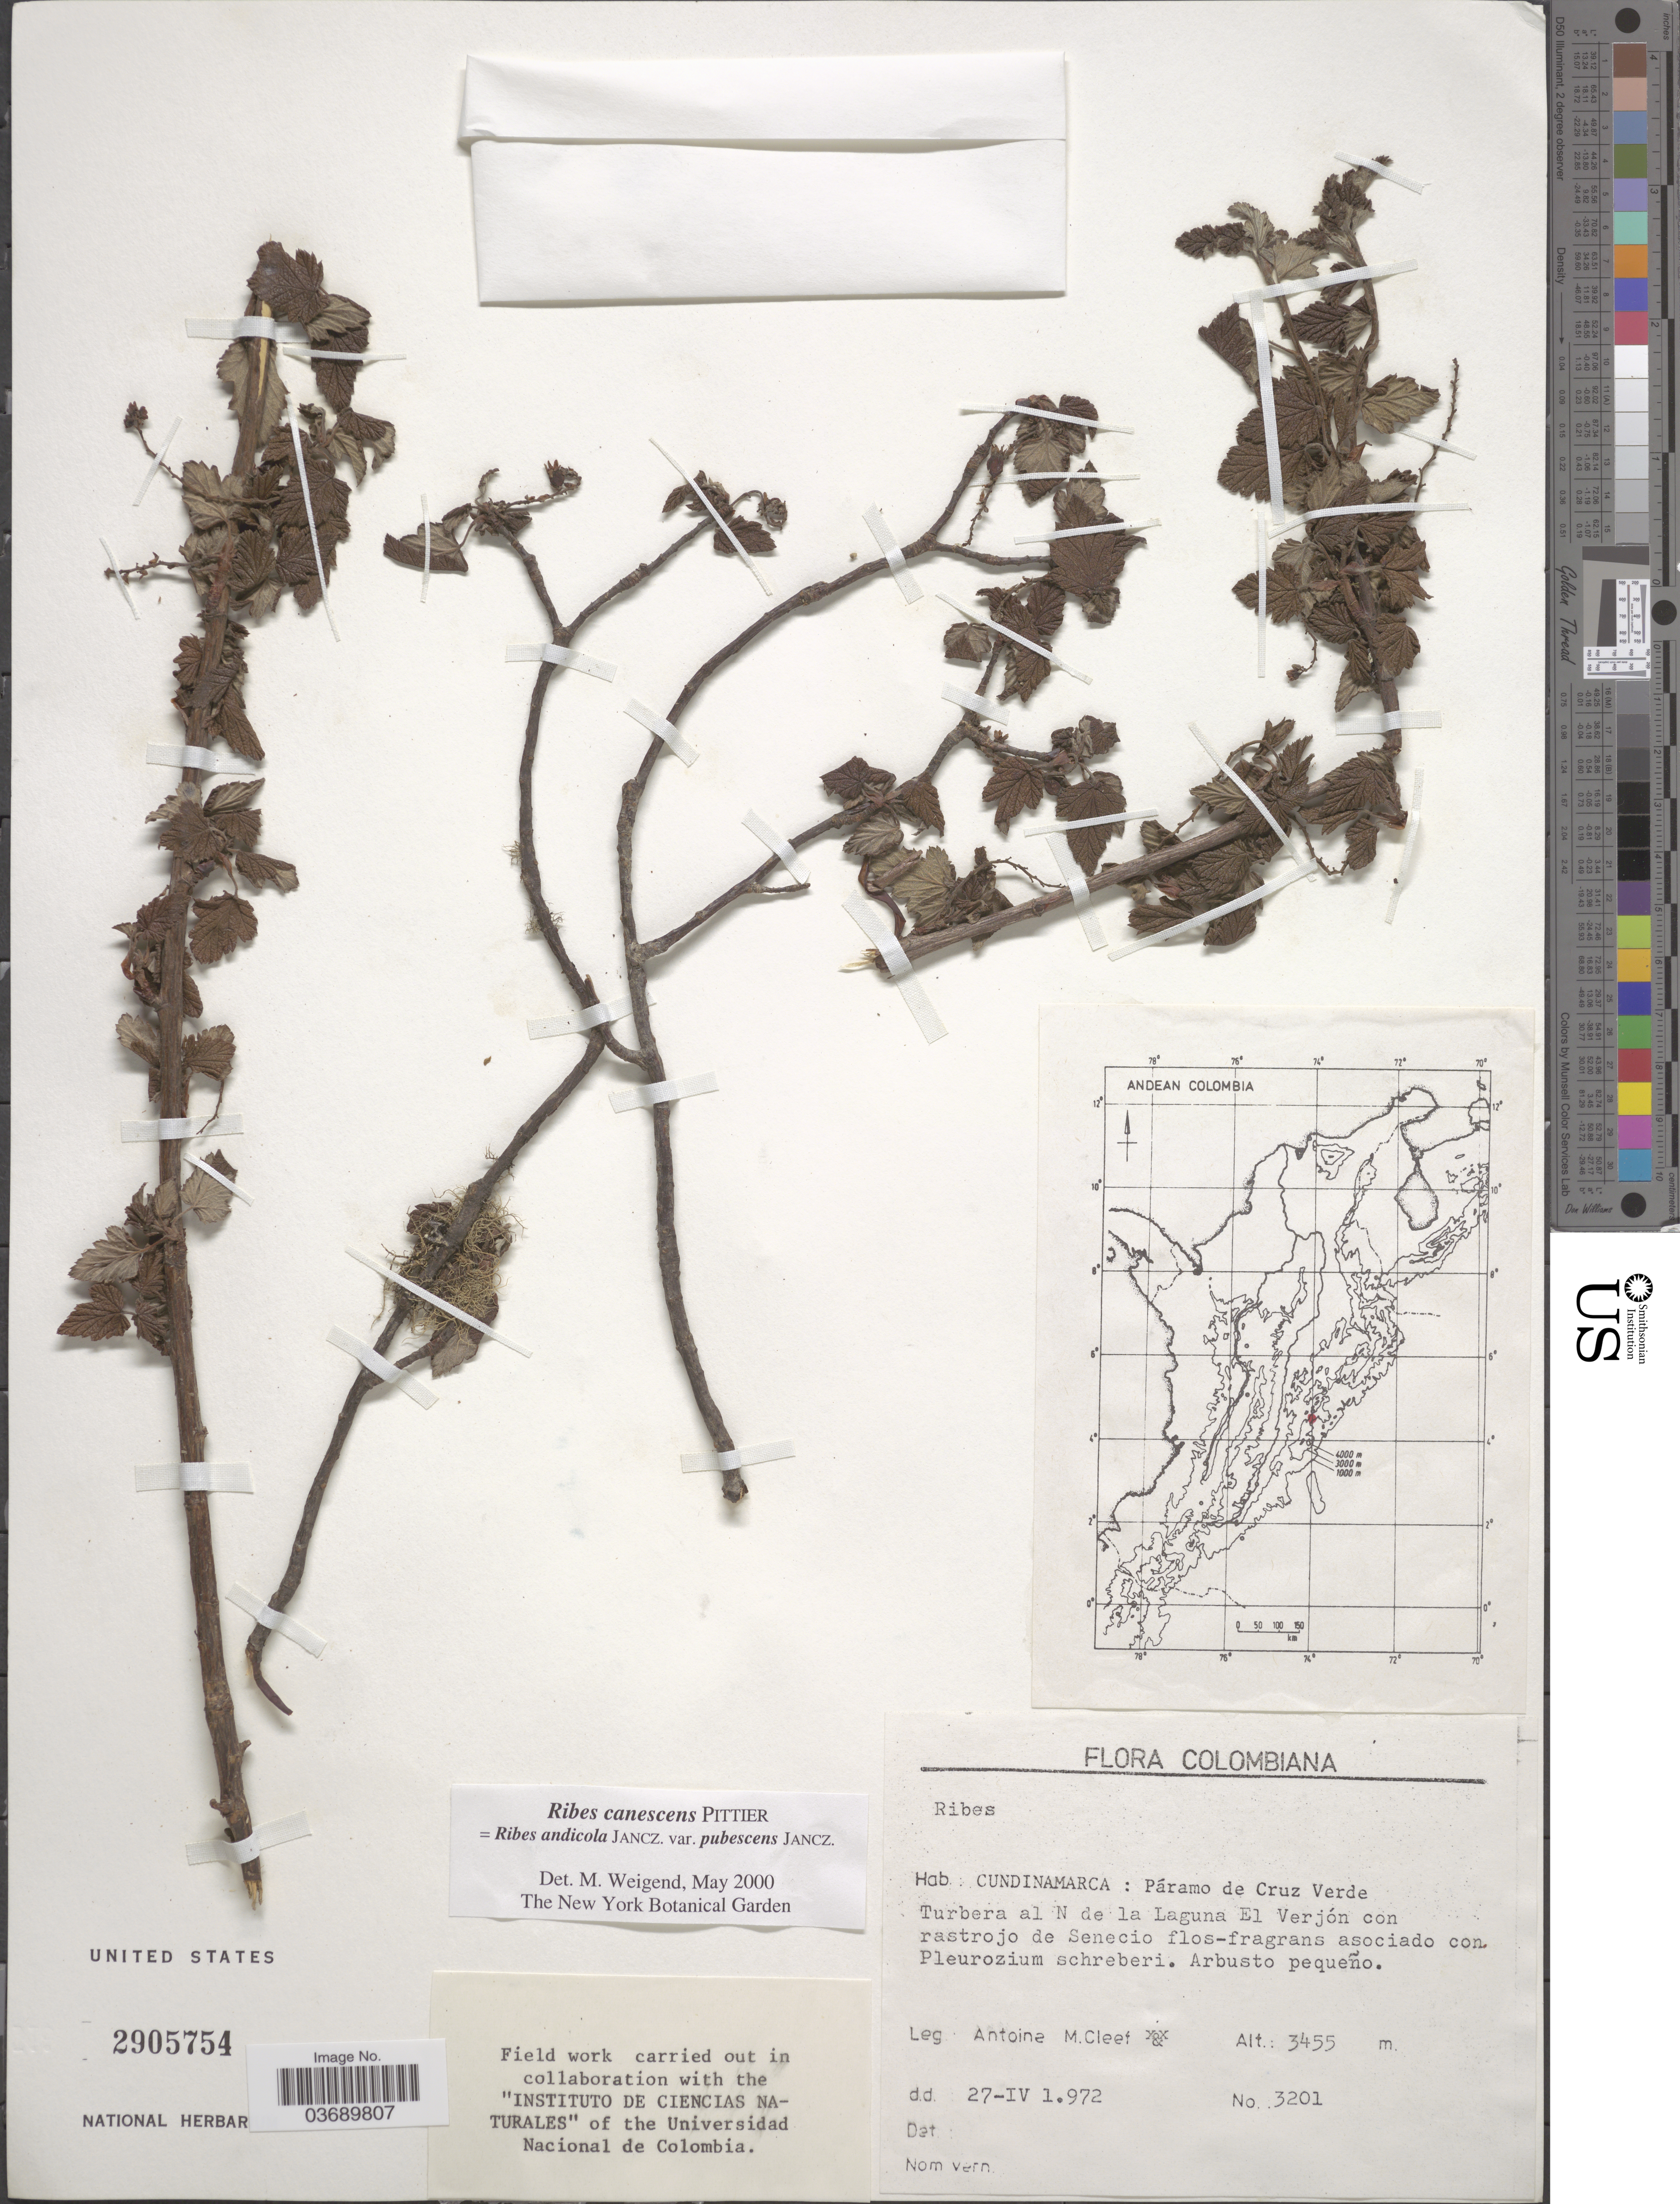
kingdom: Plantae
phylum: Tracheophyta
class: Magnoliopsida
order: Saxifragales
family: Grossulariaceae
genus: Ribes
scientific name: Ribes canescens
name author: Pittier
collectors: A. M. Cleef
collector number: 3201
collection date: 1972-04-27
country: Colombia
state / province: Cundinamarca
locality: Páramo de Cruz Verde. Turbera al N de la Laguna El Verjón con rastrojo de Senecio.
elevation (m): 3455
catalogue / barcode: US 2905754